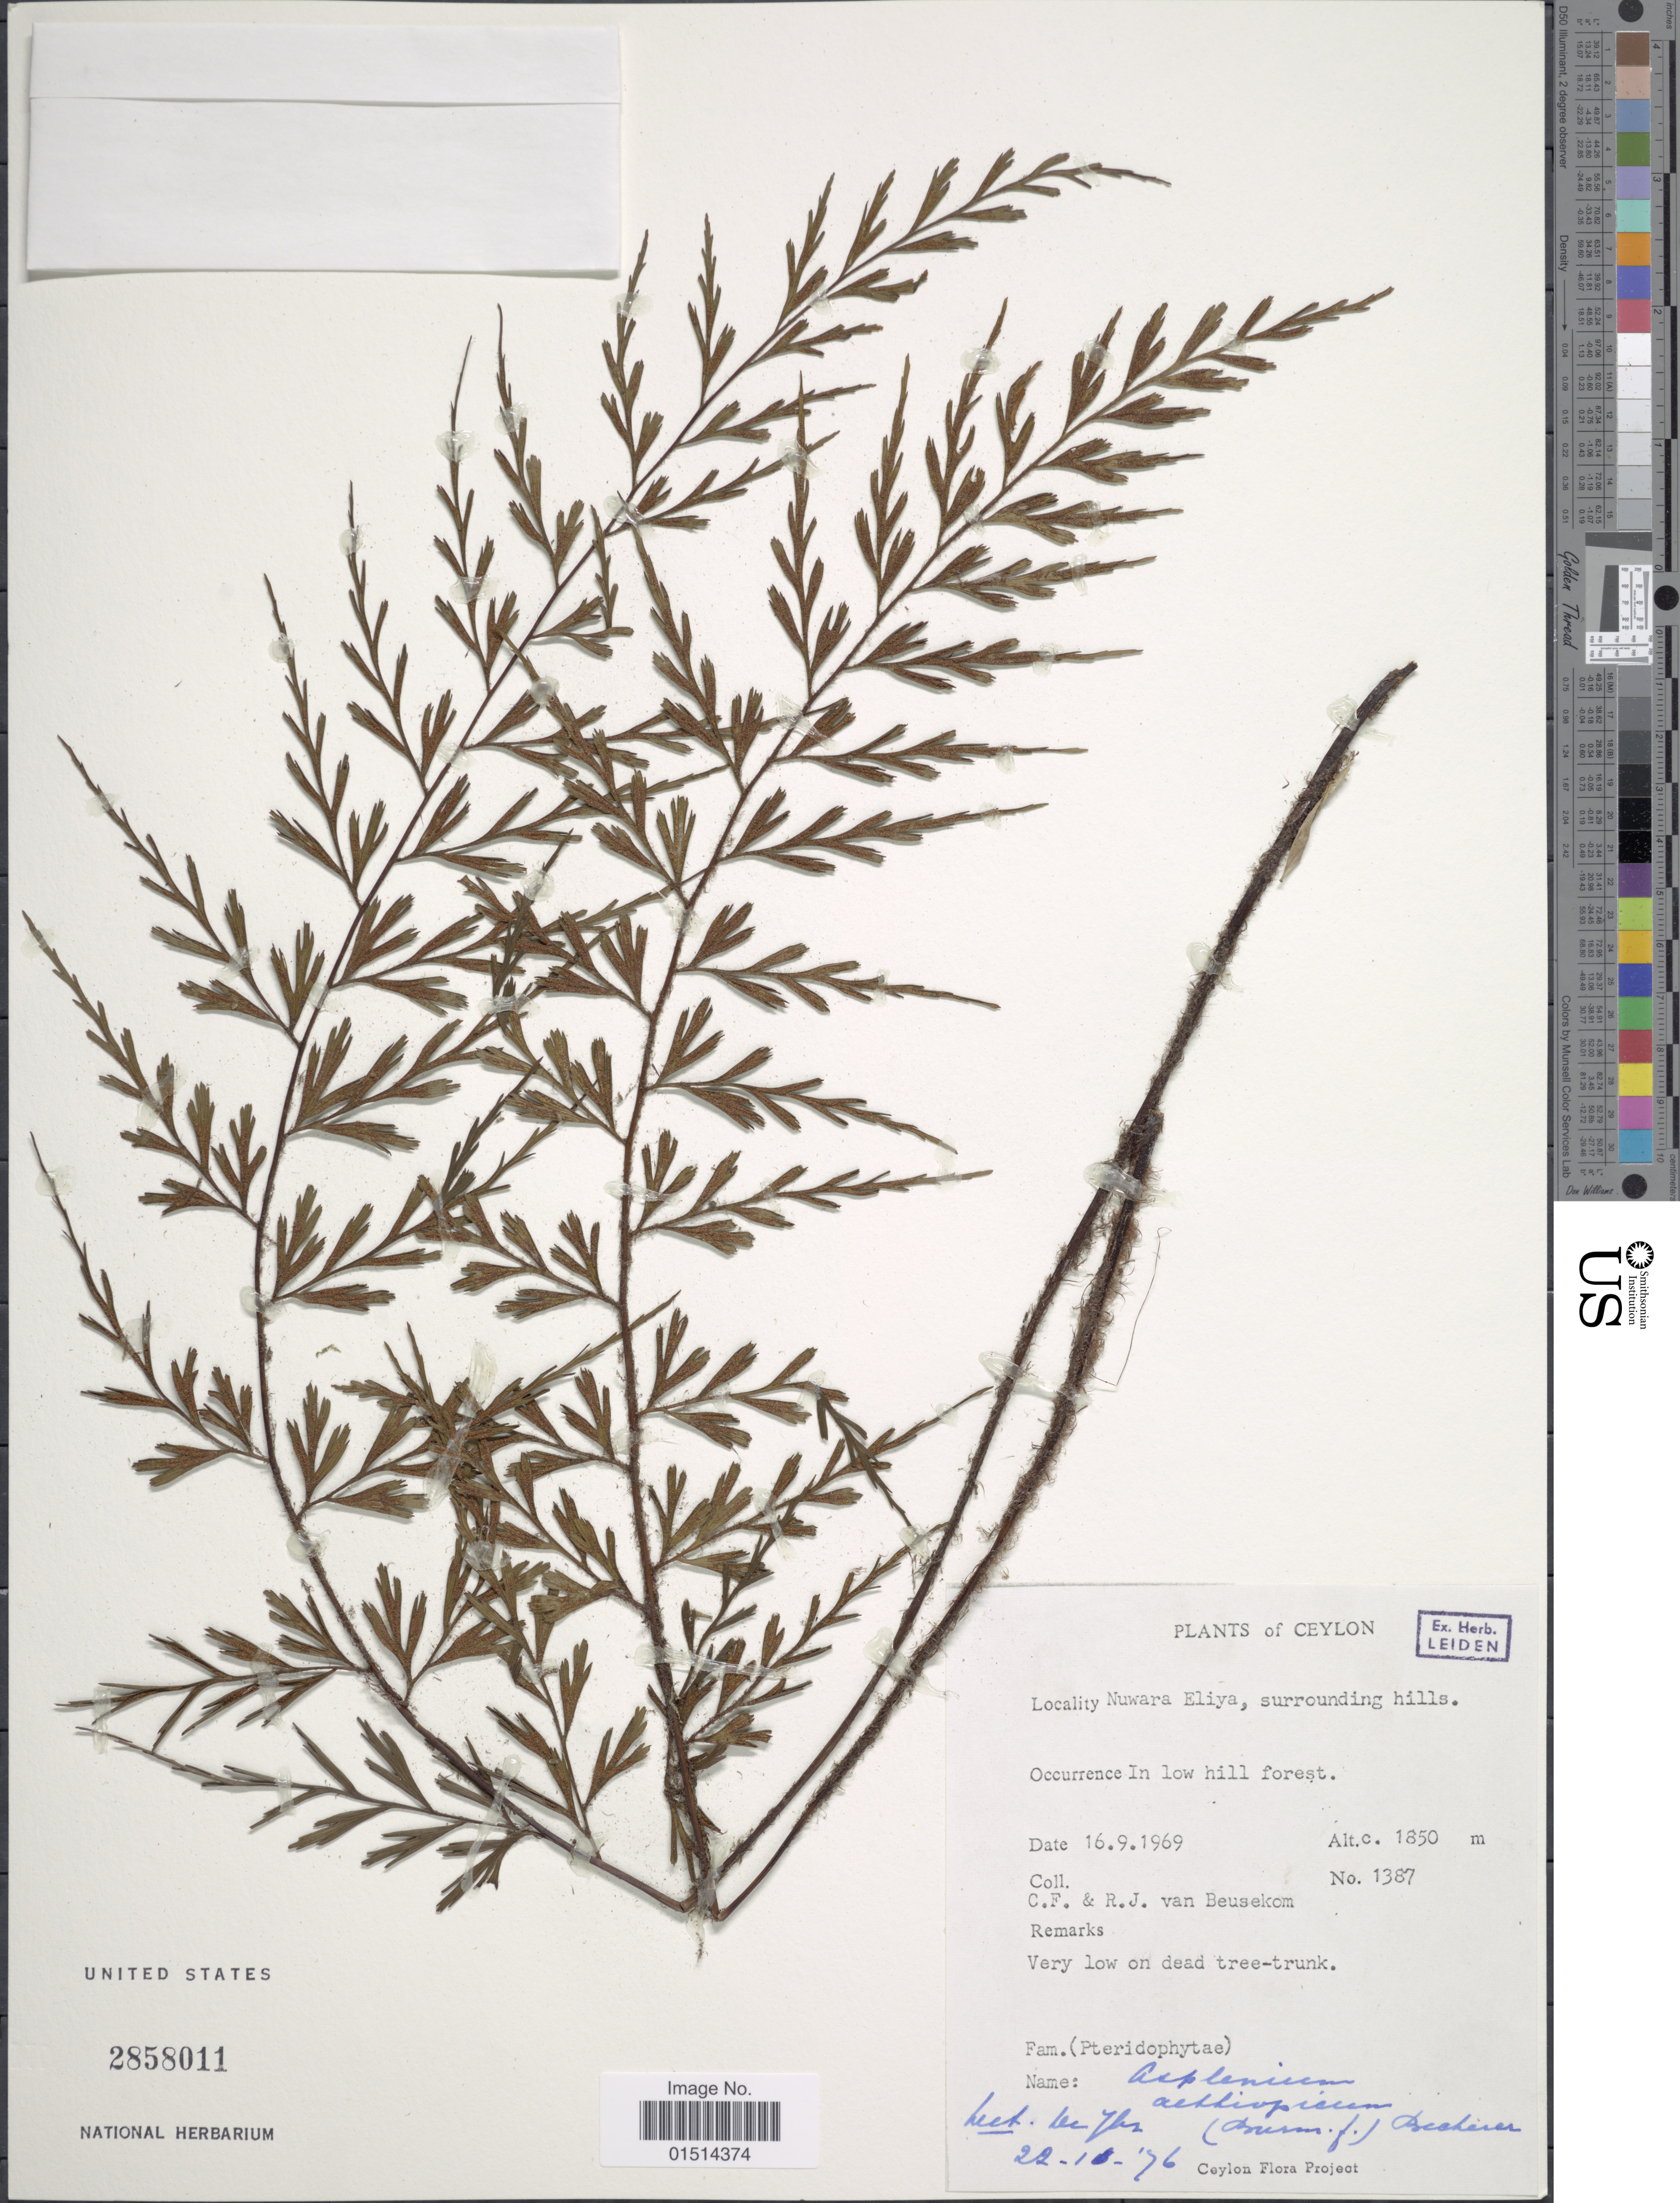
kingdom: Plantae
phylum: Tracheophyta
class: Polypodiopsida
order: Polypodiales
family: Aspleniaceae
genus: Asplenium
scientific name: Asplenium aethiopicum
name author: (Burm. f.) Bech.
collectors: C. F. Beusekom & R. Van Beusekom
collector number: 1387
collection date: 1969-09-16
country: Sri Lanka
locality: Ceylon, Nuwara Eliya, surrounding hills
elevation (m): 1850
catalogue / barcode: US 2858011